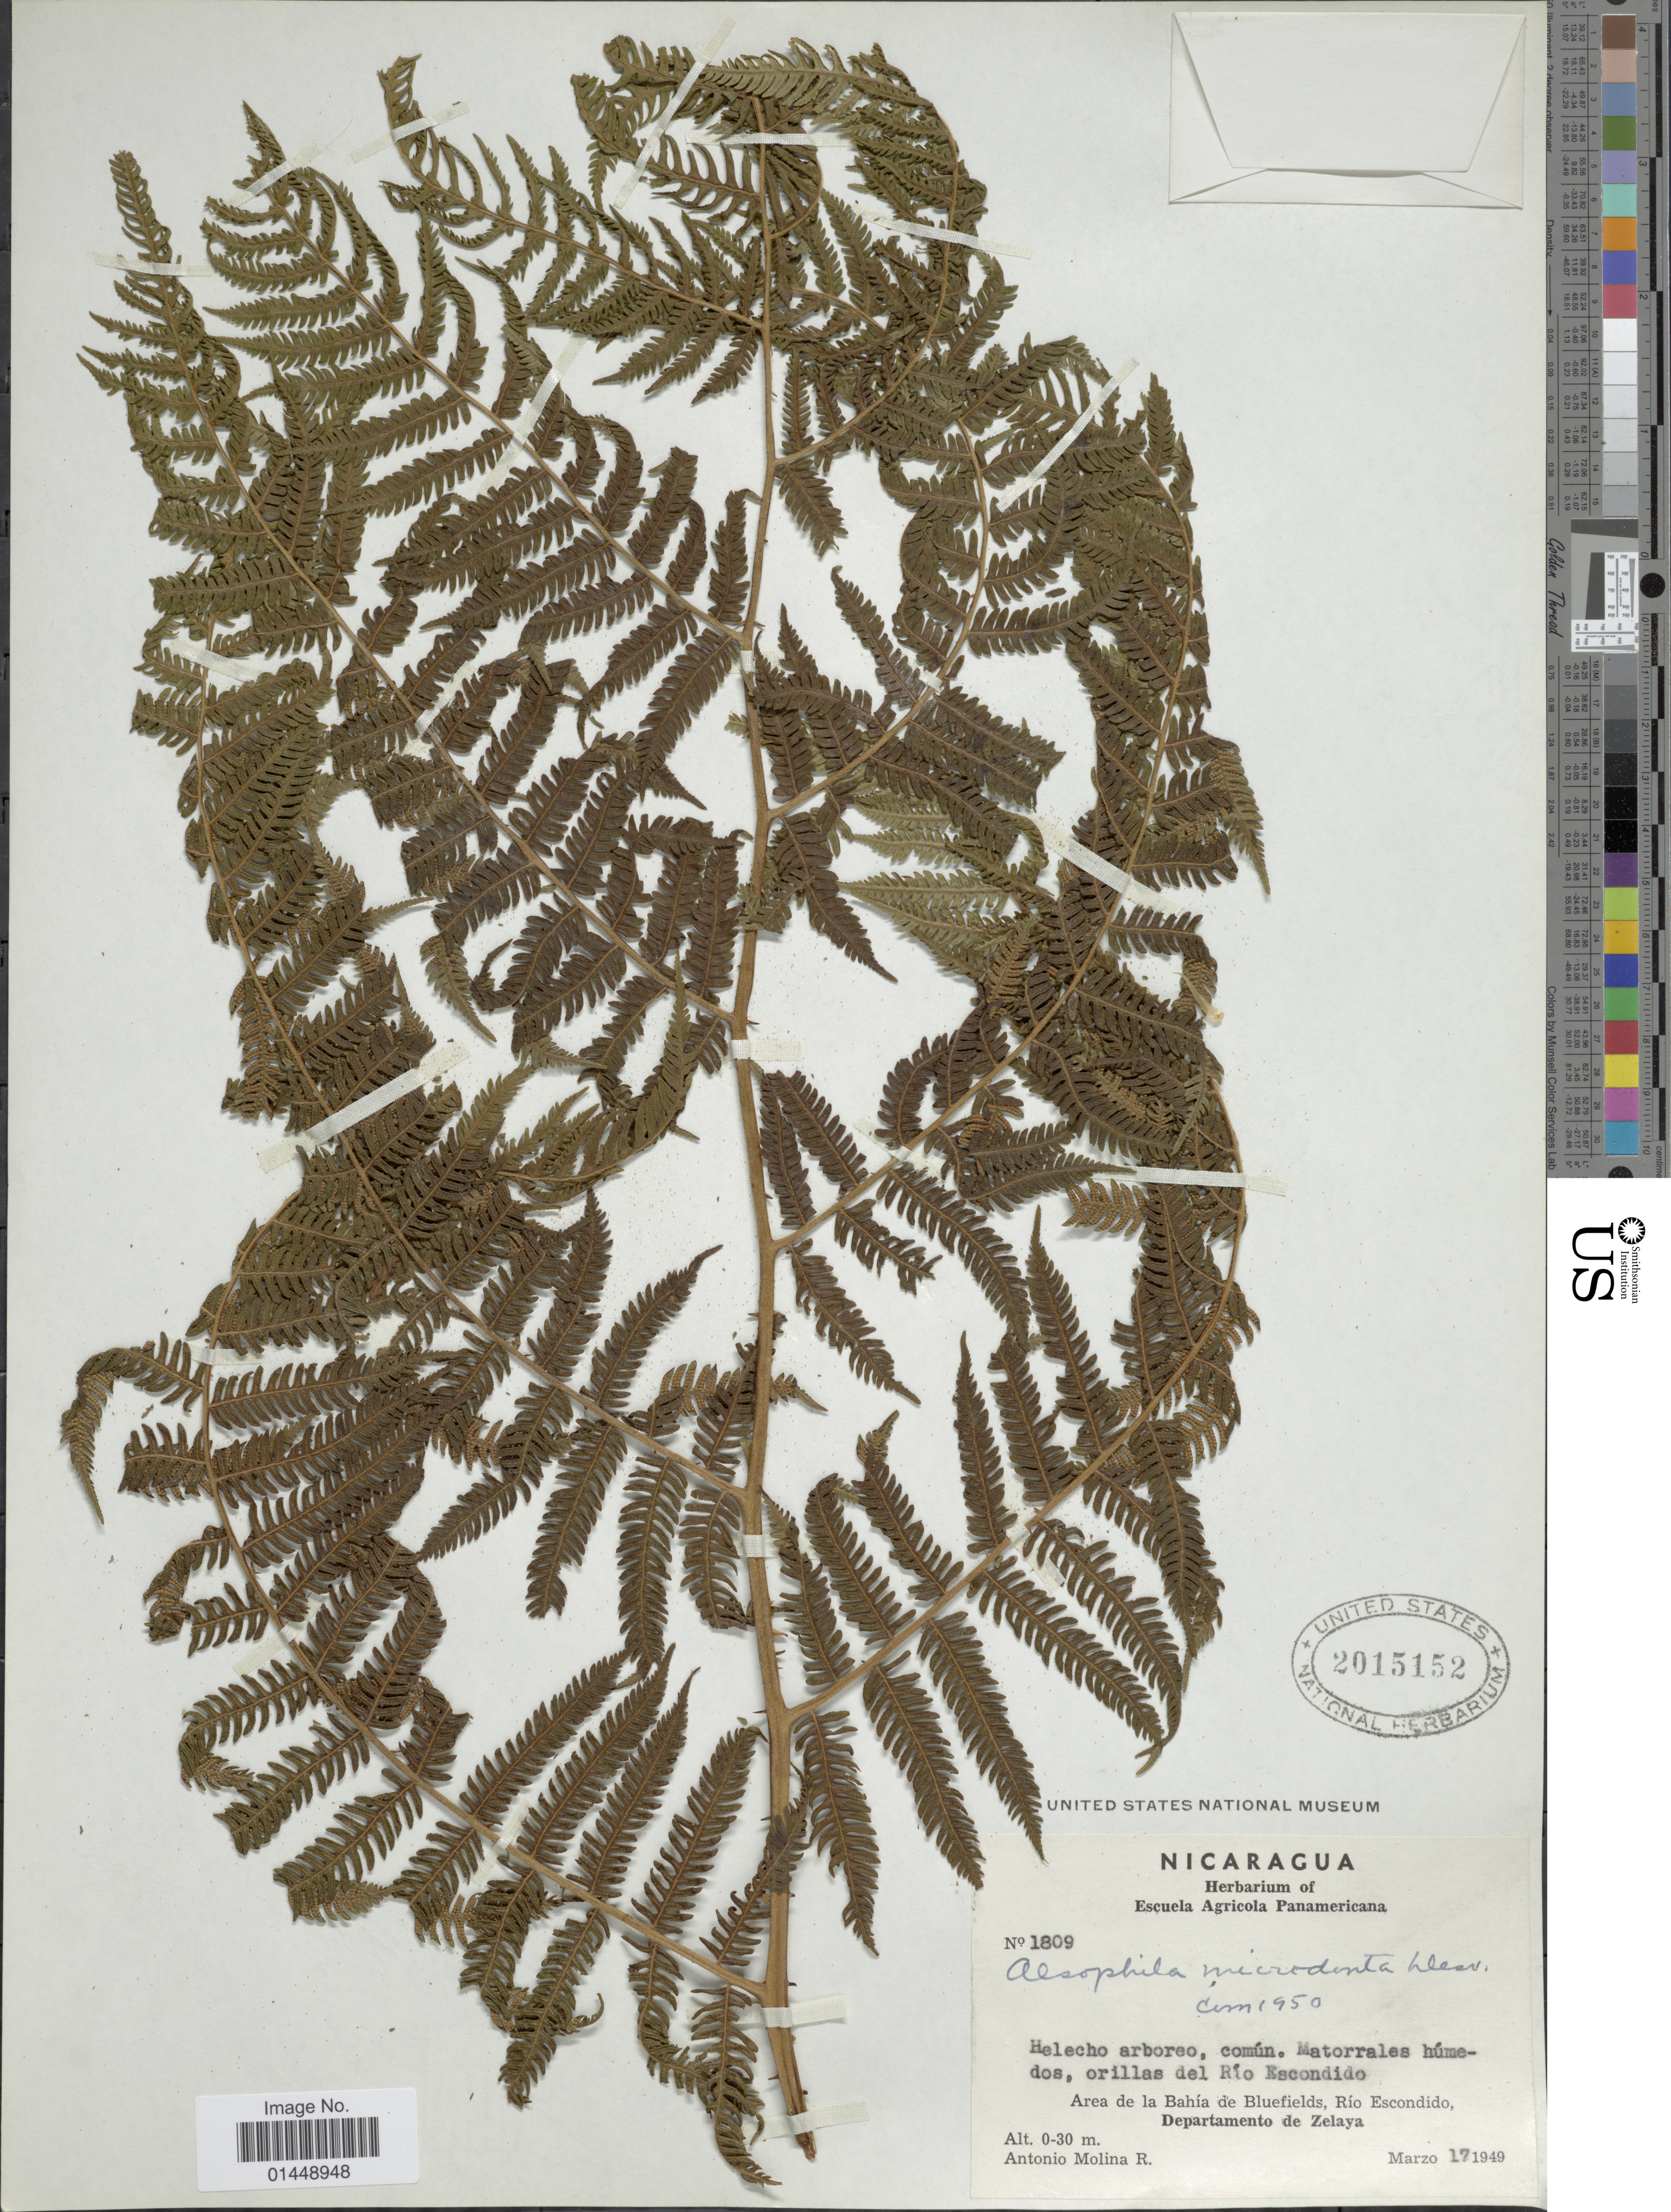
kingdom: Plantae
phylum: Tracheophyta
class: Polypodiopsida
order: Cyatheales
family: Cyatheaceae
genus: Cyathea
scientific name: Cyathea microdonta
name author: (Desv.) Domin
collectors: A. Molina R.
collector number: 1809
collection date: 1949-03-17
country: Nicaragua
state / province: Atlantico Sur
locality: Matorrales húmedos, orillas del Río Escondido. Area de la Bahía de Bluefields, Río Escondido, Departamento de Zelaya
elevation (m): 0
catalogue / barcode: US 2015152